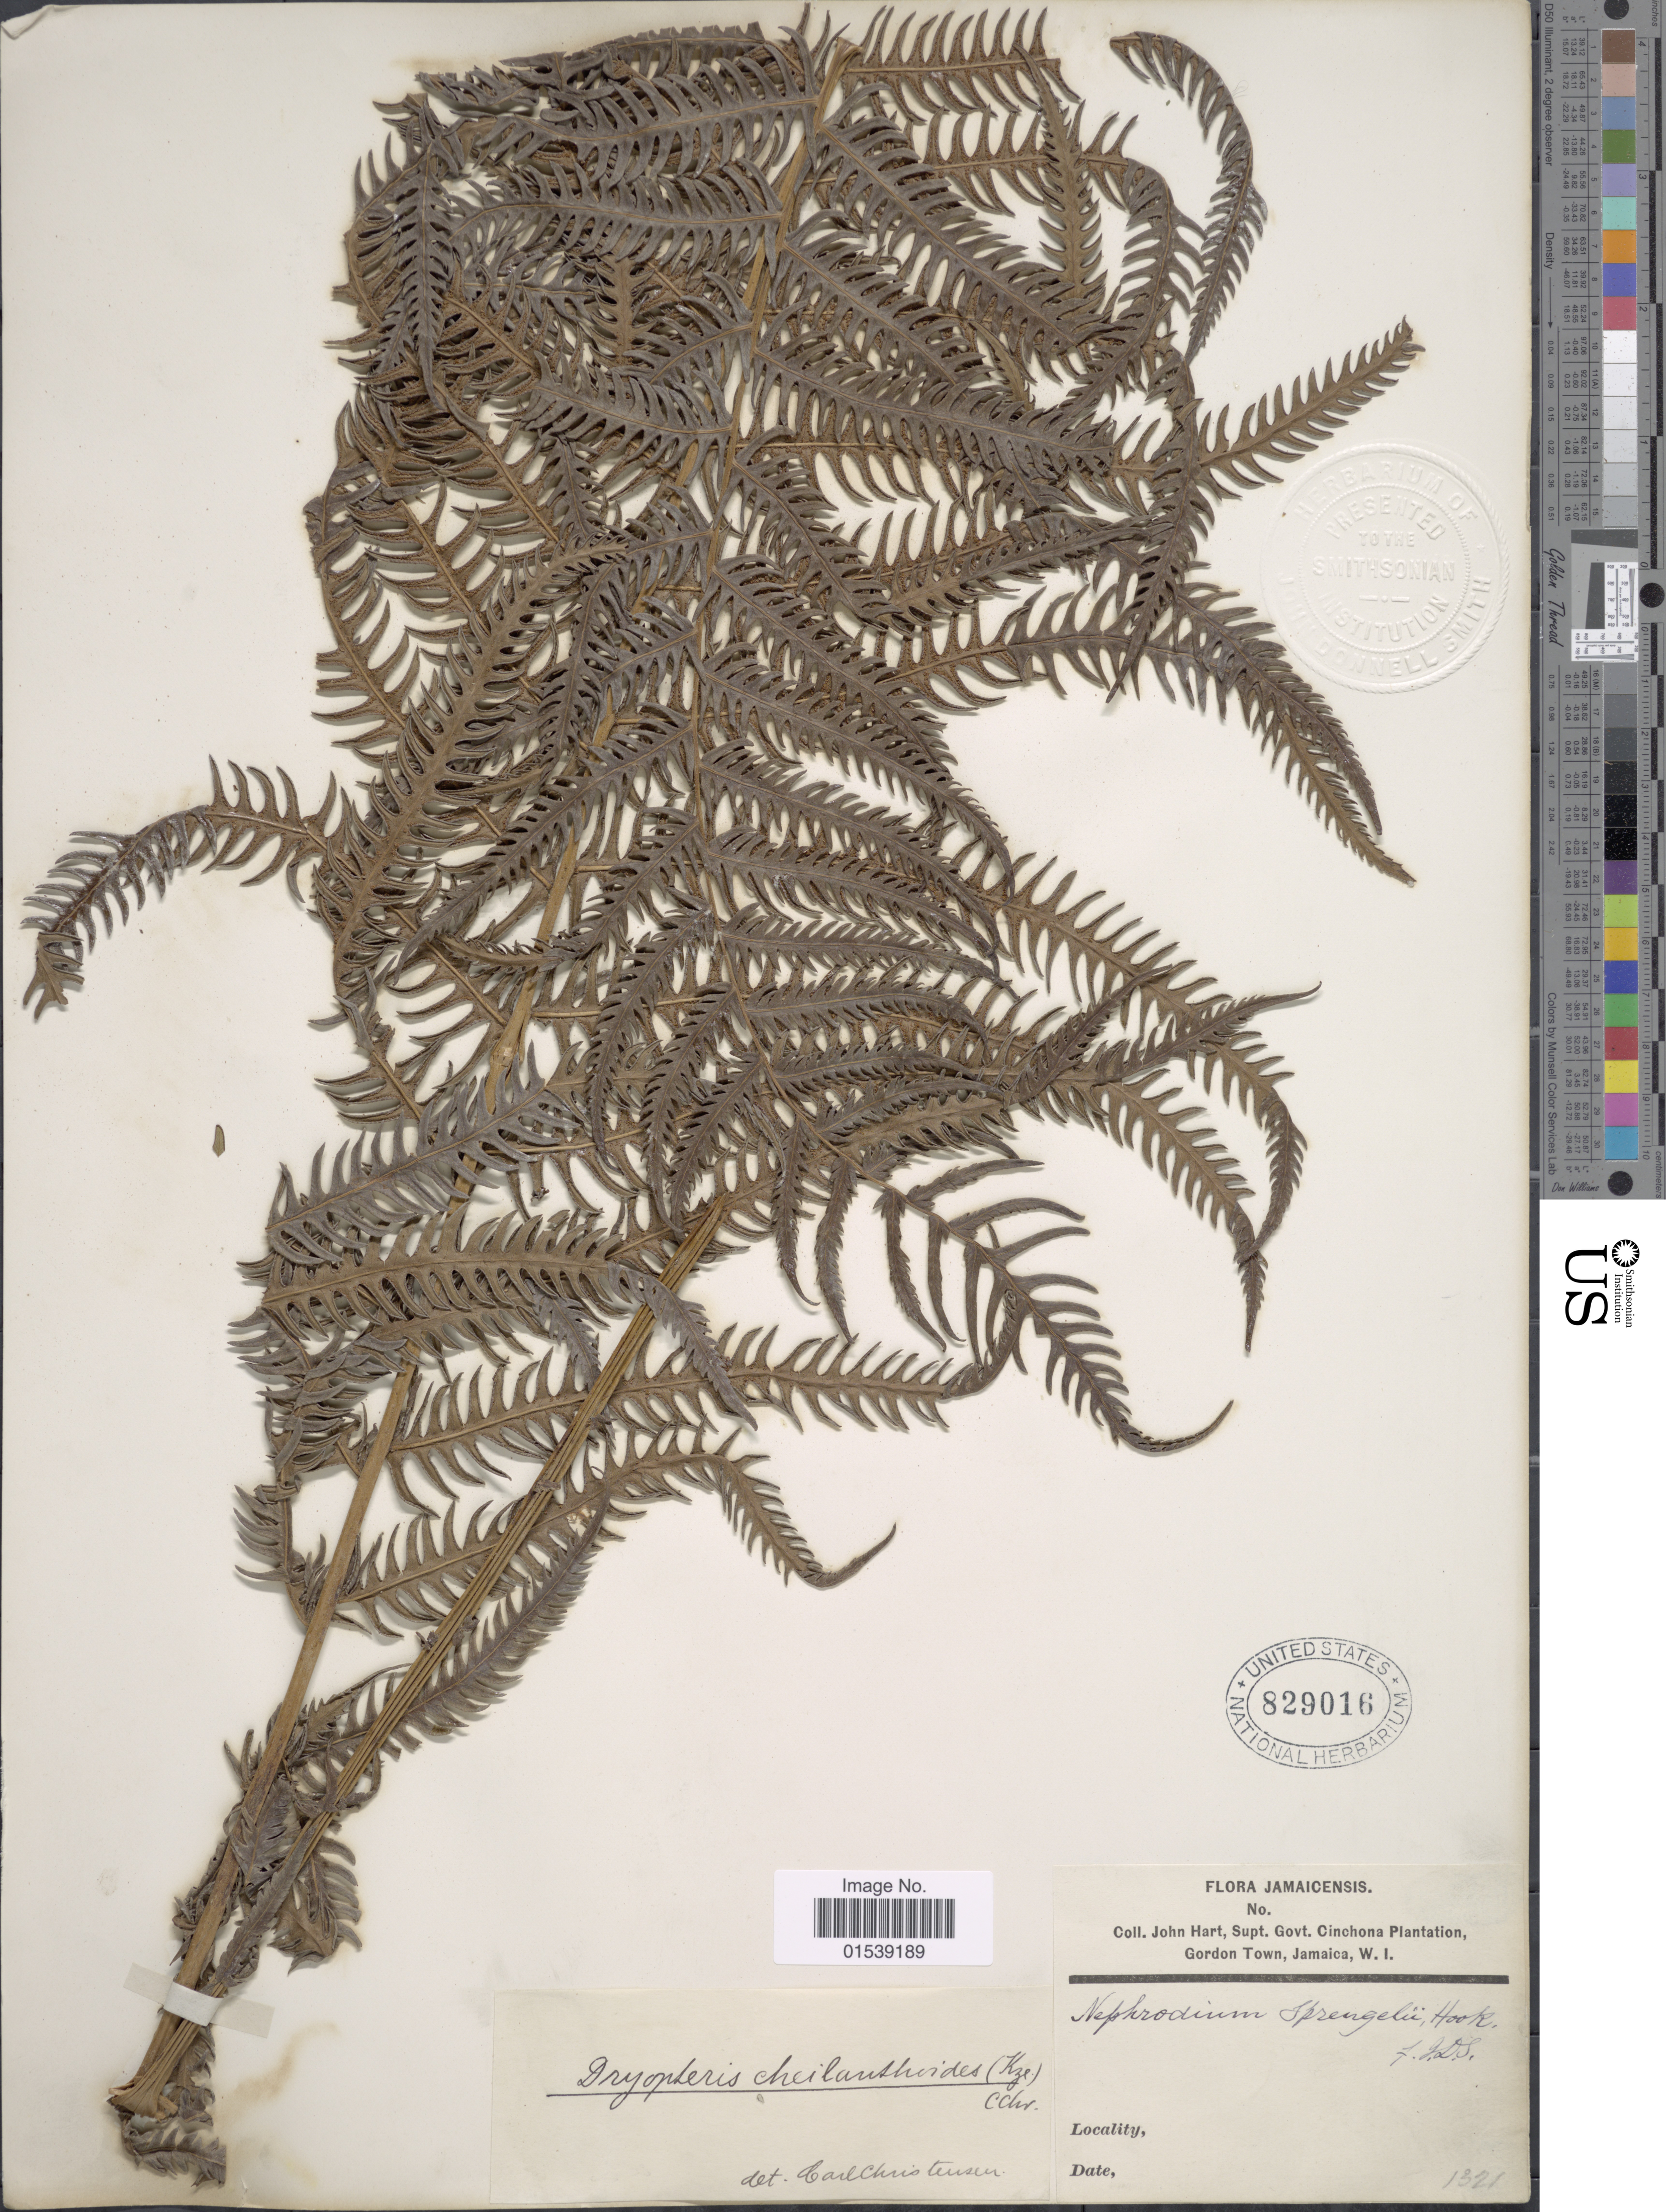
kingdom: Plantae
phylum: Tracheophyta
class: Polypodiopsida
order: Polypodiales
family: Thelypteridaceae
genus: Amauropelta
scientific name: Amauropelta cheilanthoides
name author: (Kunze) Á. Löve & D. Löve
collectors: J. H. Hart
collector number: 1321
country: Jamaica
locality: Jamaicenses, Supt. Govt. Cinchona Plantation, Gordon Town, Jamaica, W. I.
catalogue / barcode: US 829016